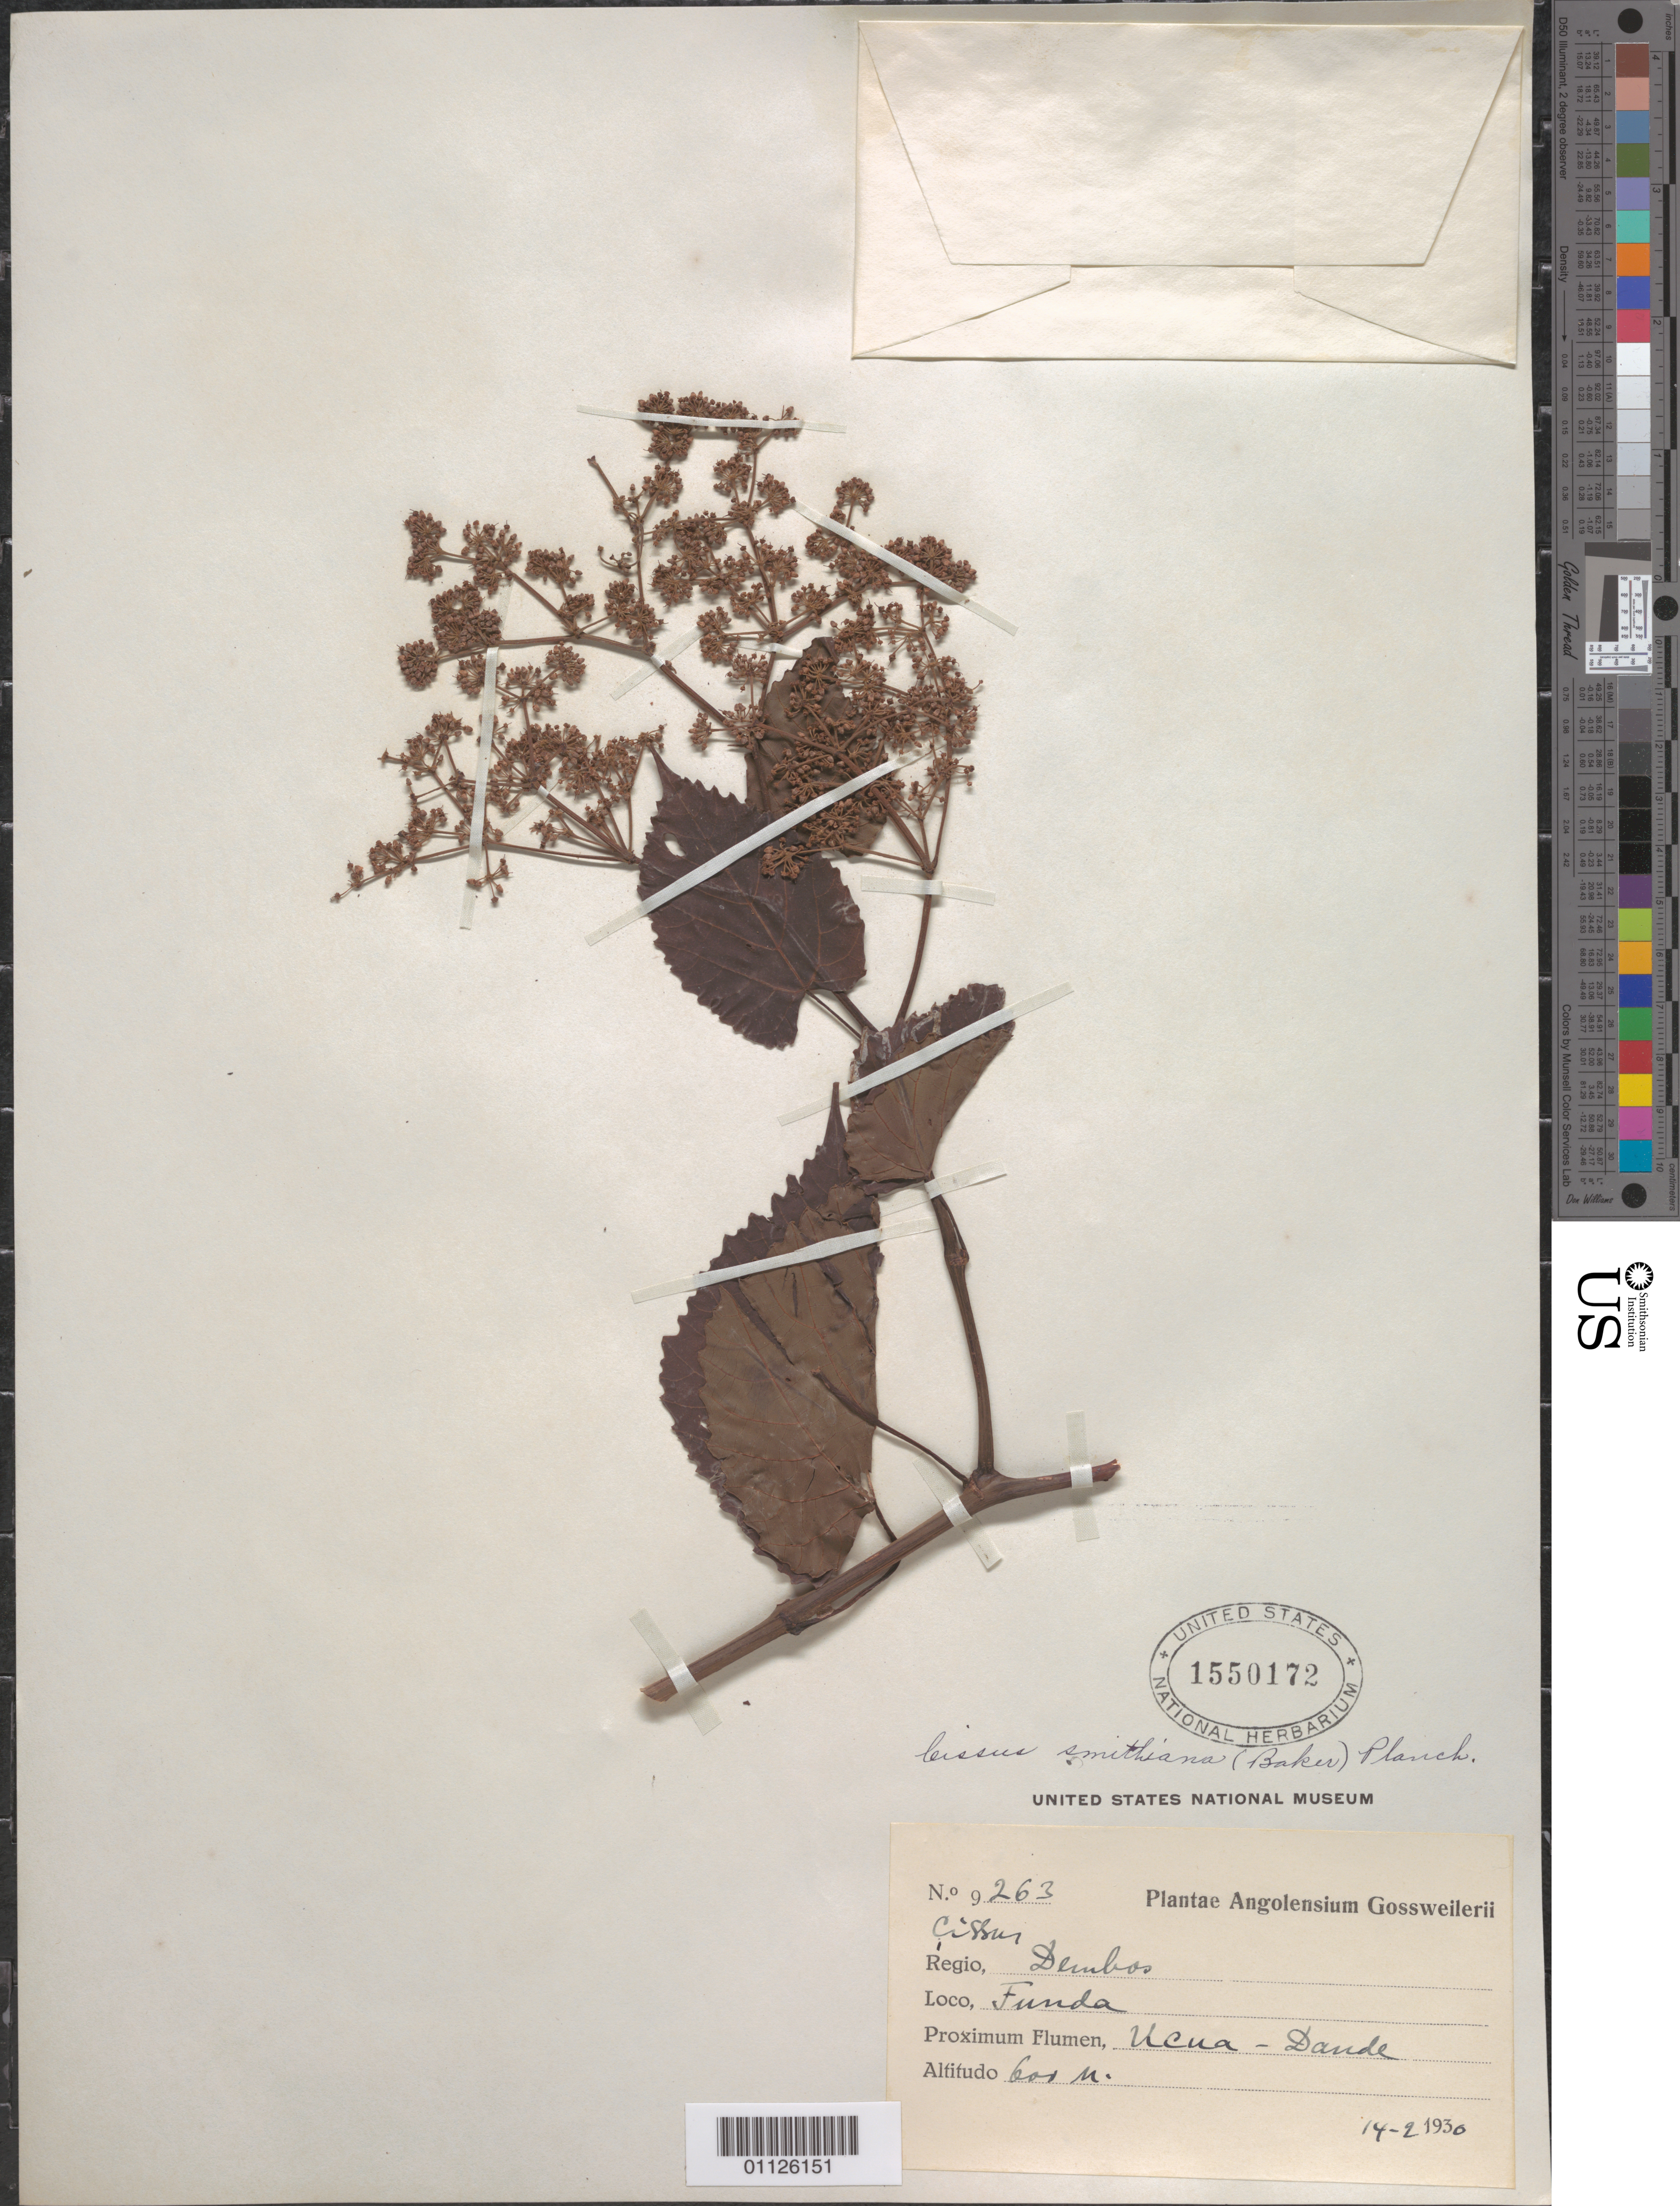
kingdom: Plantae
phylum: Tracheophyta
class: Magnoliopsida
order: Vitales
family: Vitaceae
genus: Cissus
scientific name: Cissus smithiana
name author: (Baker) Planch.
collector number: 263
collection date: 1930-02-14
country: Angola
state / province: Cuanza Norte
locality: Dembos.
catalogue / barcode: US 1550172